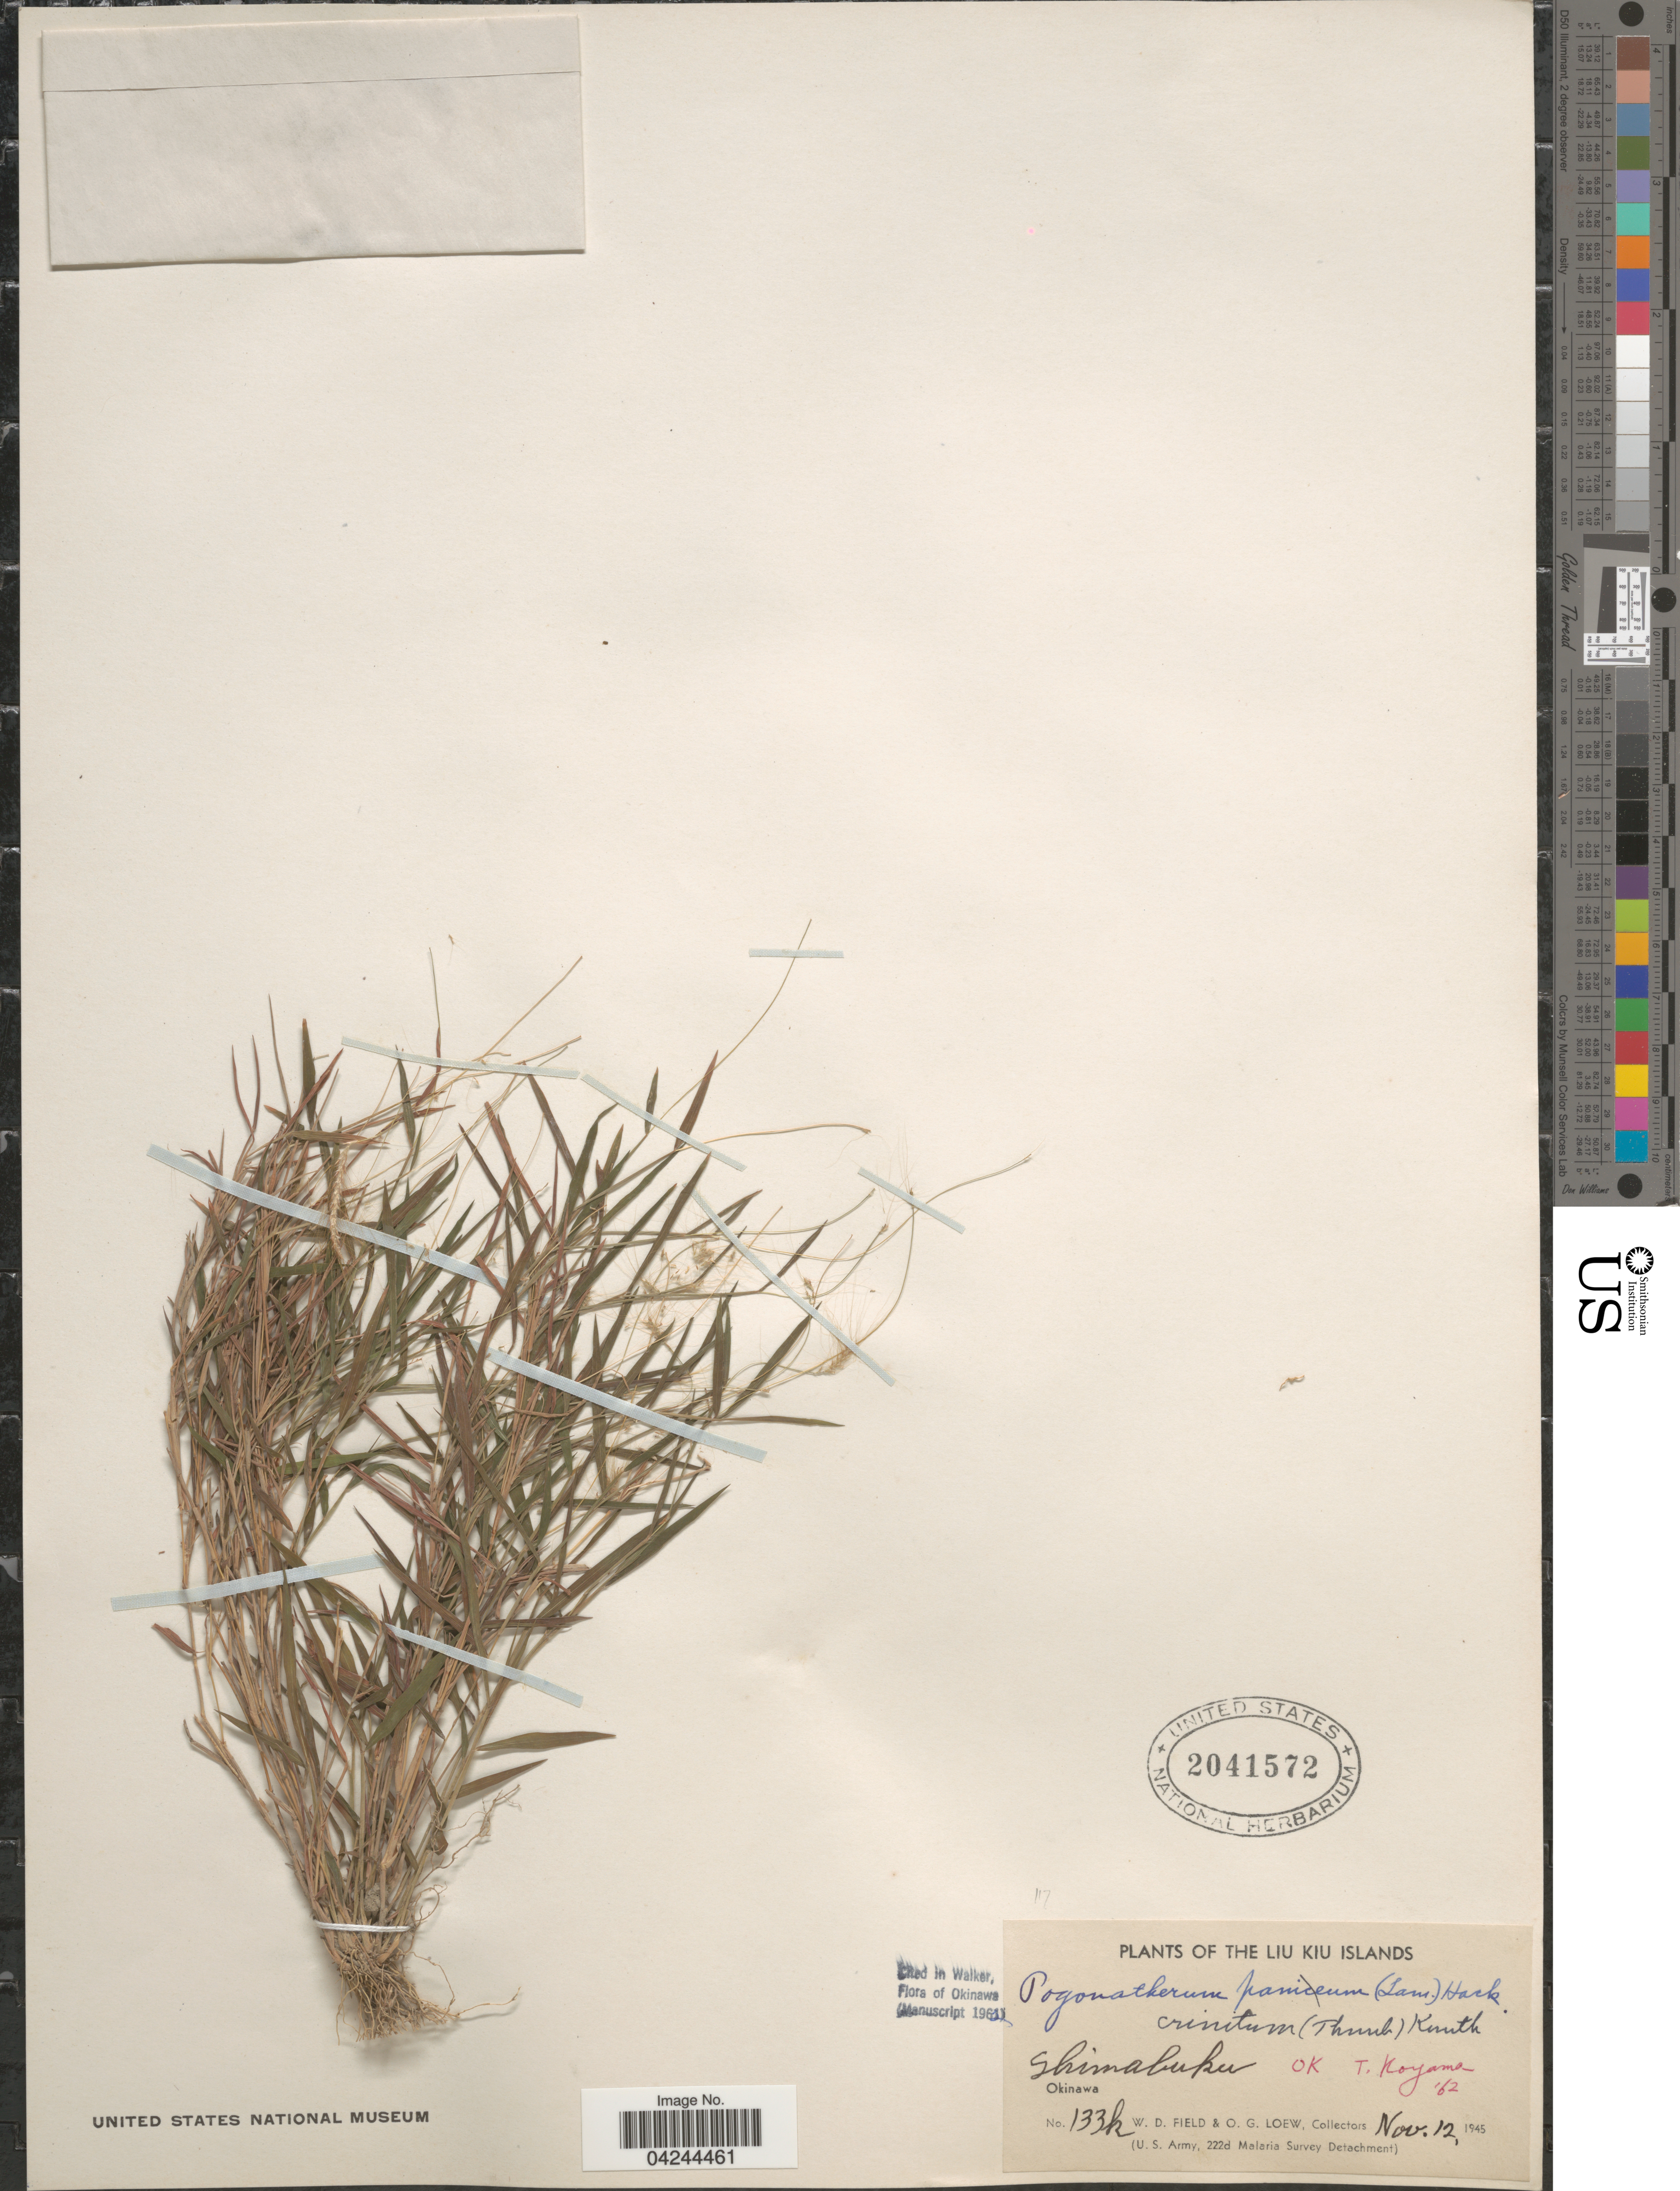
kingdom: Plantae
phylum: Tracheophyta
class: Liliopsida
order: Poales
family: Poaceae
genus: Pogonatherum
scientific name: Pogonatherum crinitum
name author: (Thunb.) Kunth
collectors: W. D. Field & O. G. Loew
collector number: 133k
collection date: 1945-11-12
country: Japan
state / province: Okinawa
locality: The Liu Kiu Islands. Shimabuku. (U.S. Army, 222d Malaria Survey Detachment).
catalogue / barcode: US 2041572